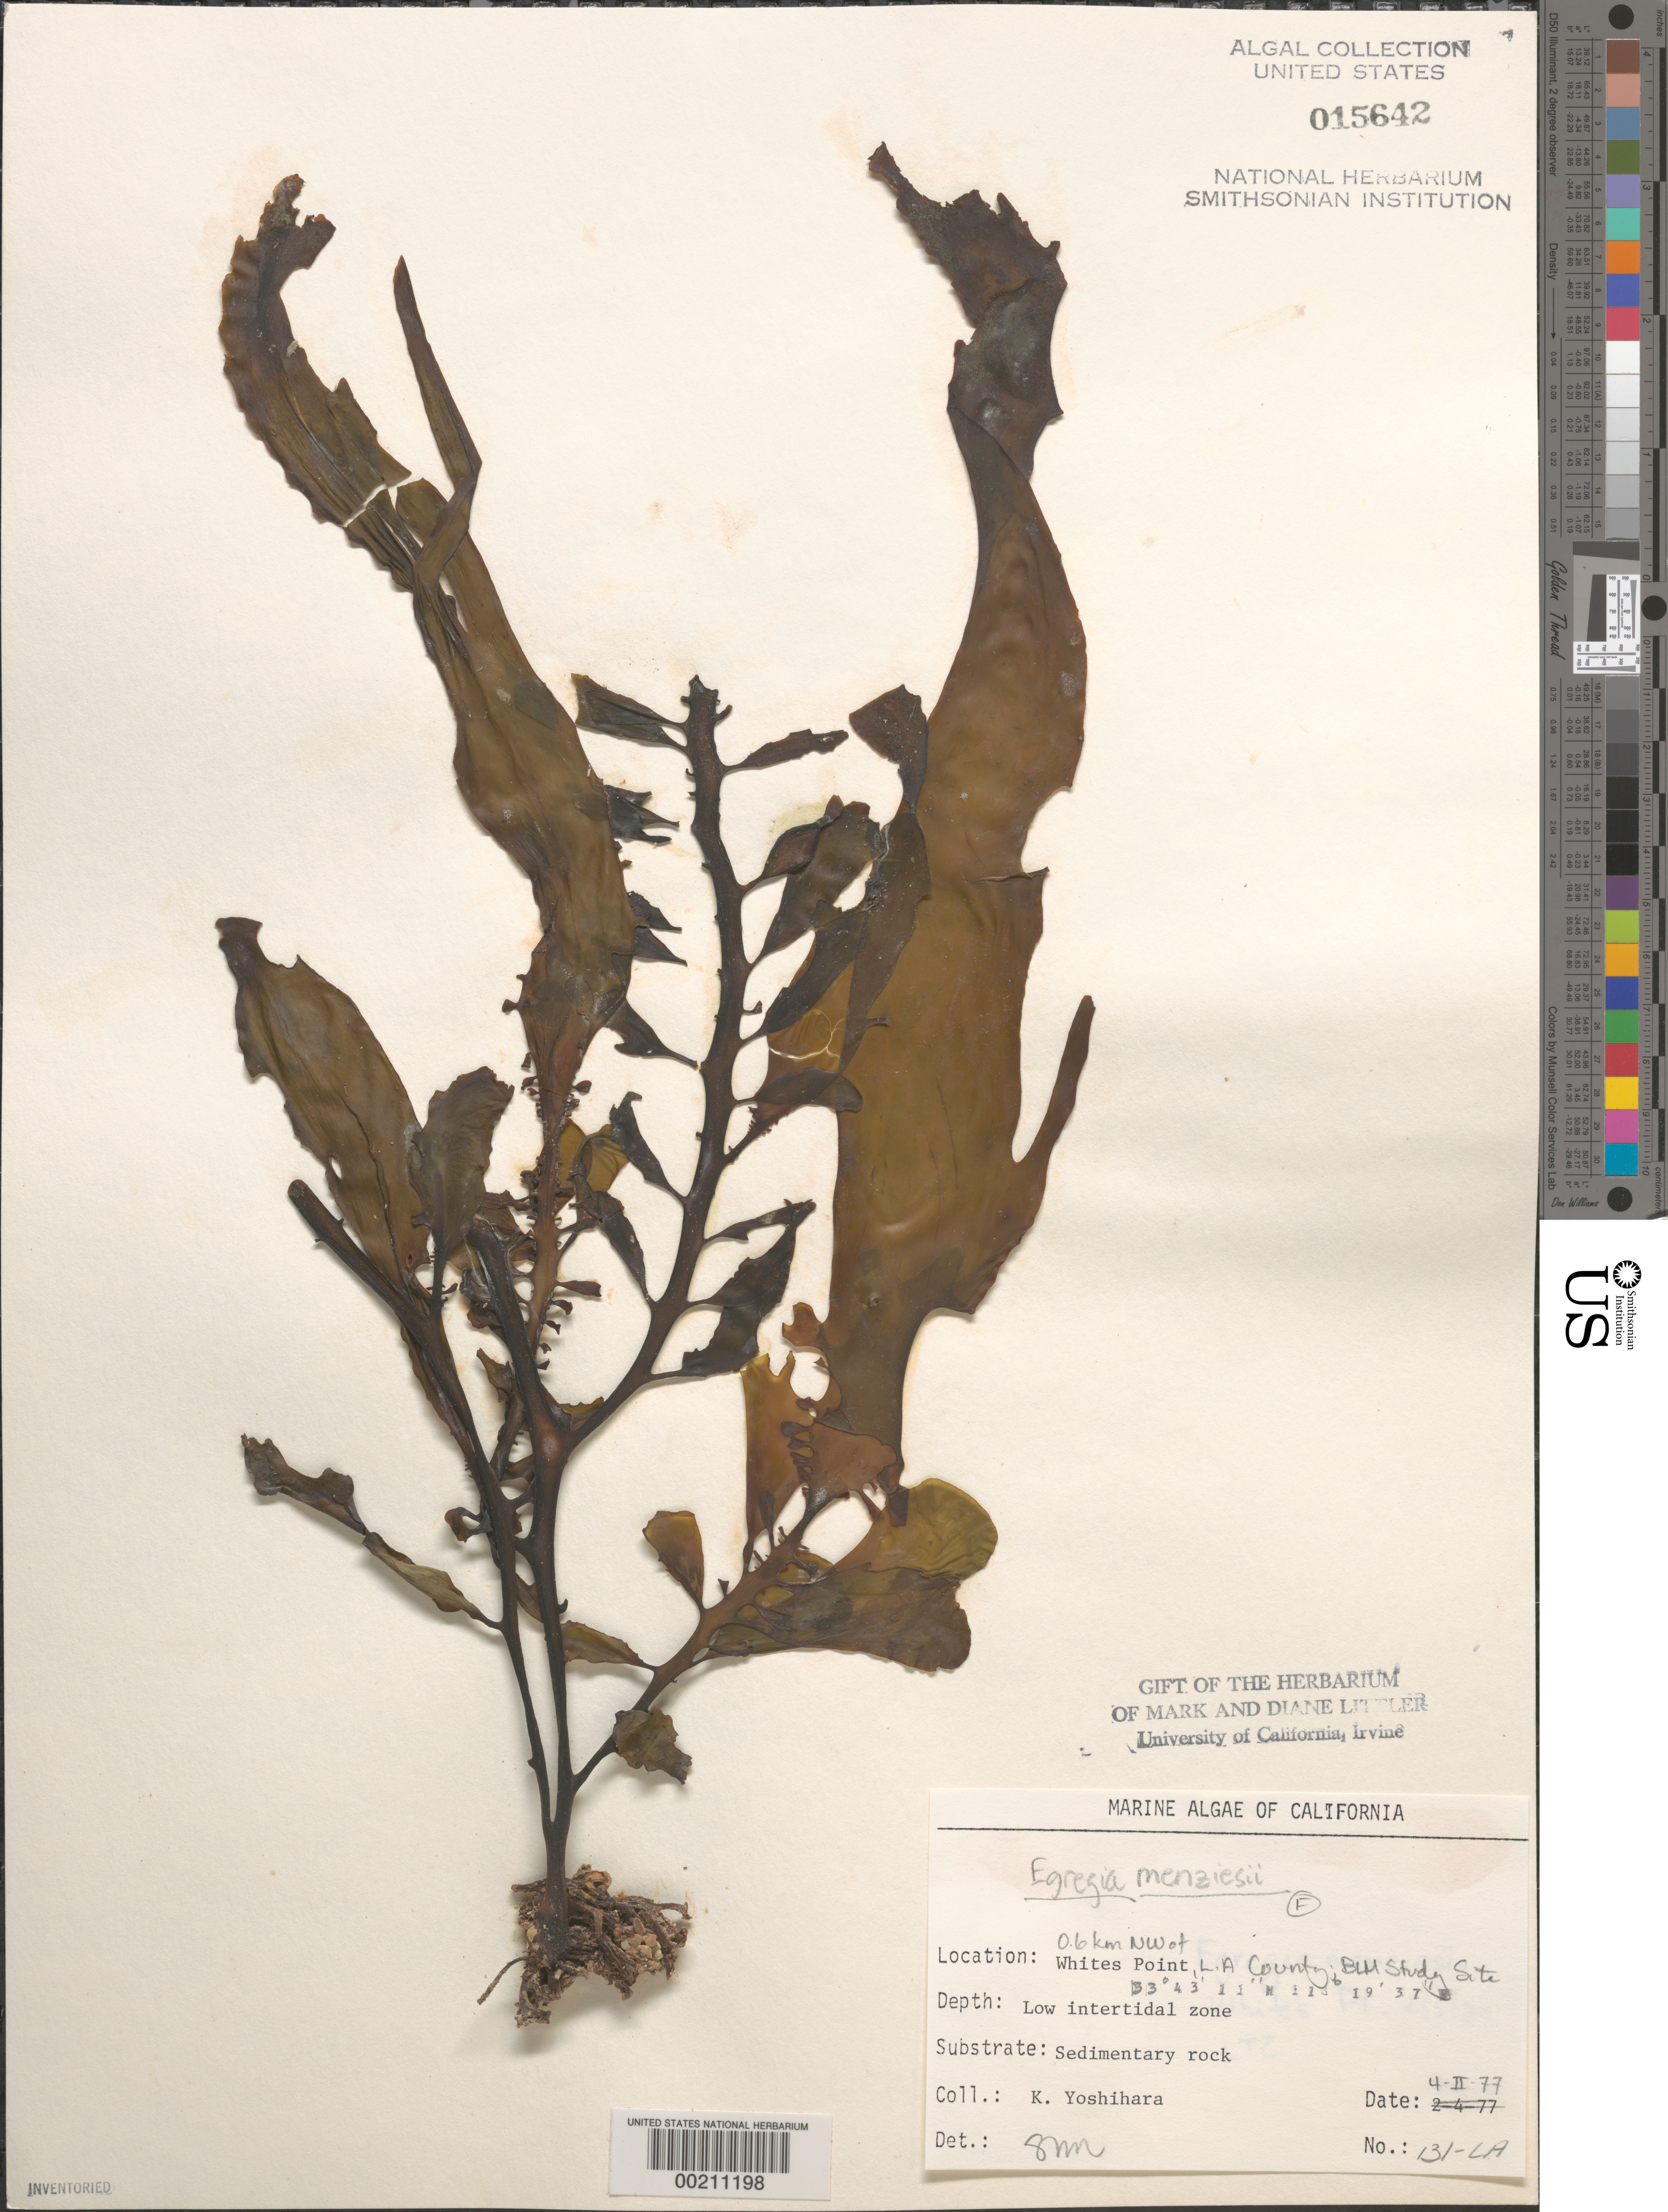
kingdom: Chromista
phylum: Ochrophyta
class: Phaeophyceae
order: Laminariales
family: Lessoniaceae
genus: Egregia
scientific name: Egregia menziesii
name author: (Turner) Aresch.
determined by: Murray, S. N.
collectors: K. Yoshihara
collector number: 131-la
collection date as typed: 04 Feb 1977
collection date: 1977-02-04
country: United States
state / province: California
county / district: Los Angeles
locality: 0.6 km northwest of Whites Point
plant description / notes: BLM-SOCALBIGHT Rocky Intertidal Survey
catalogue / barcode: US 15642